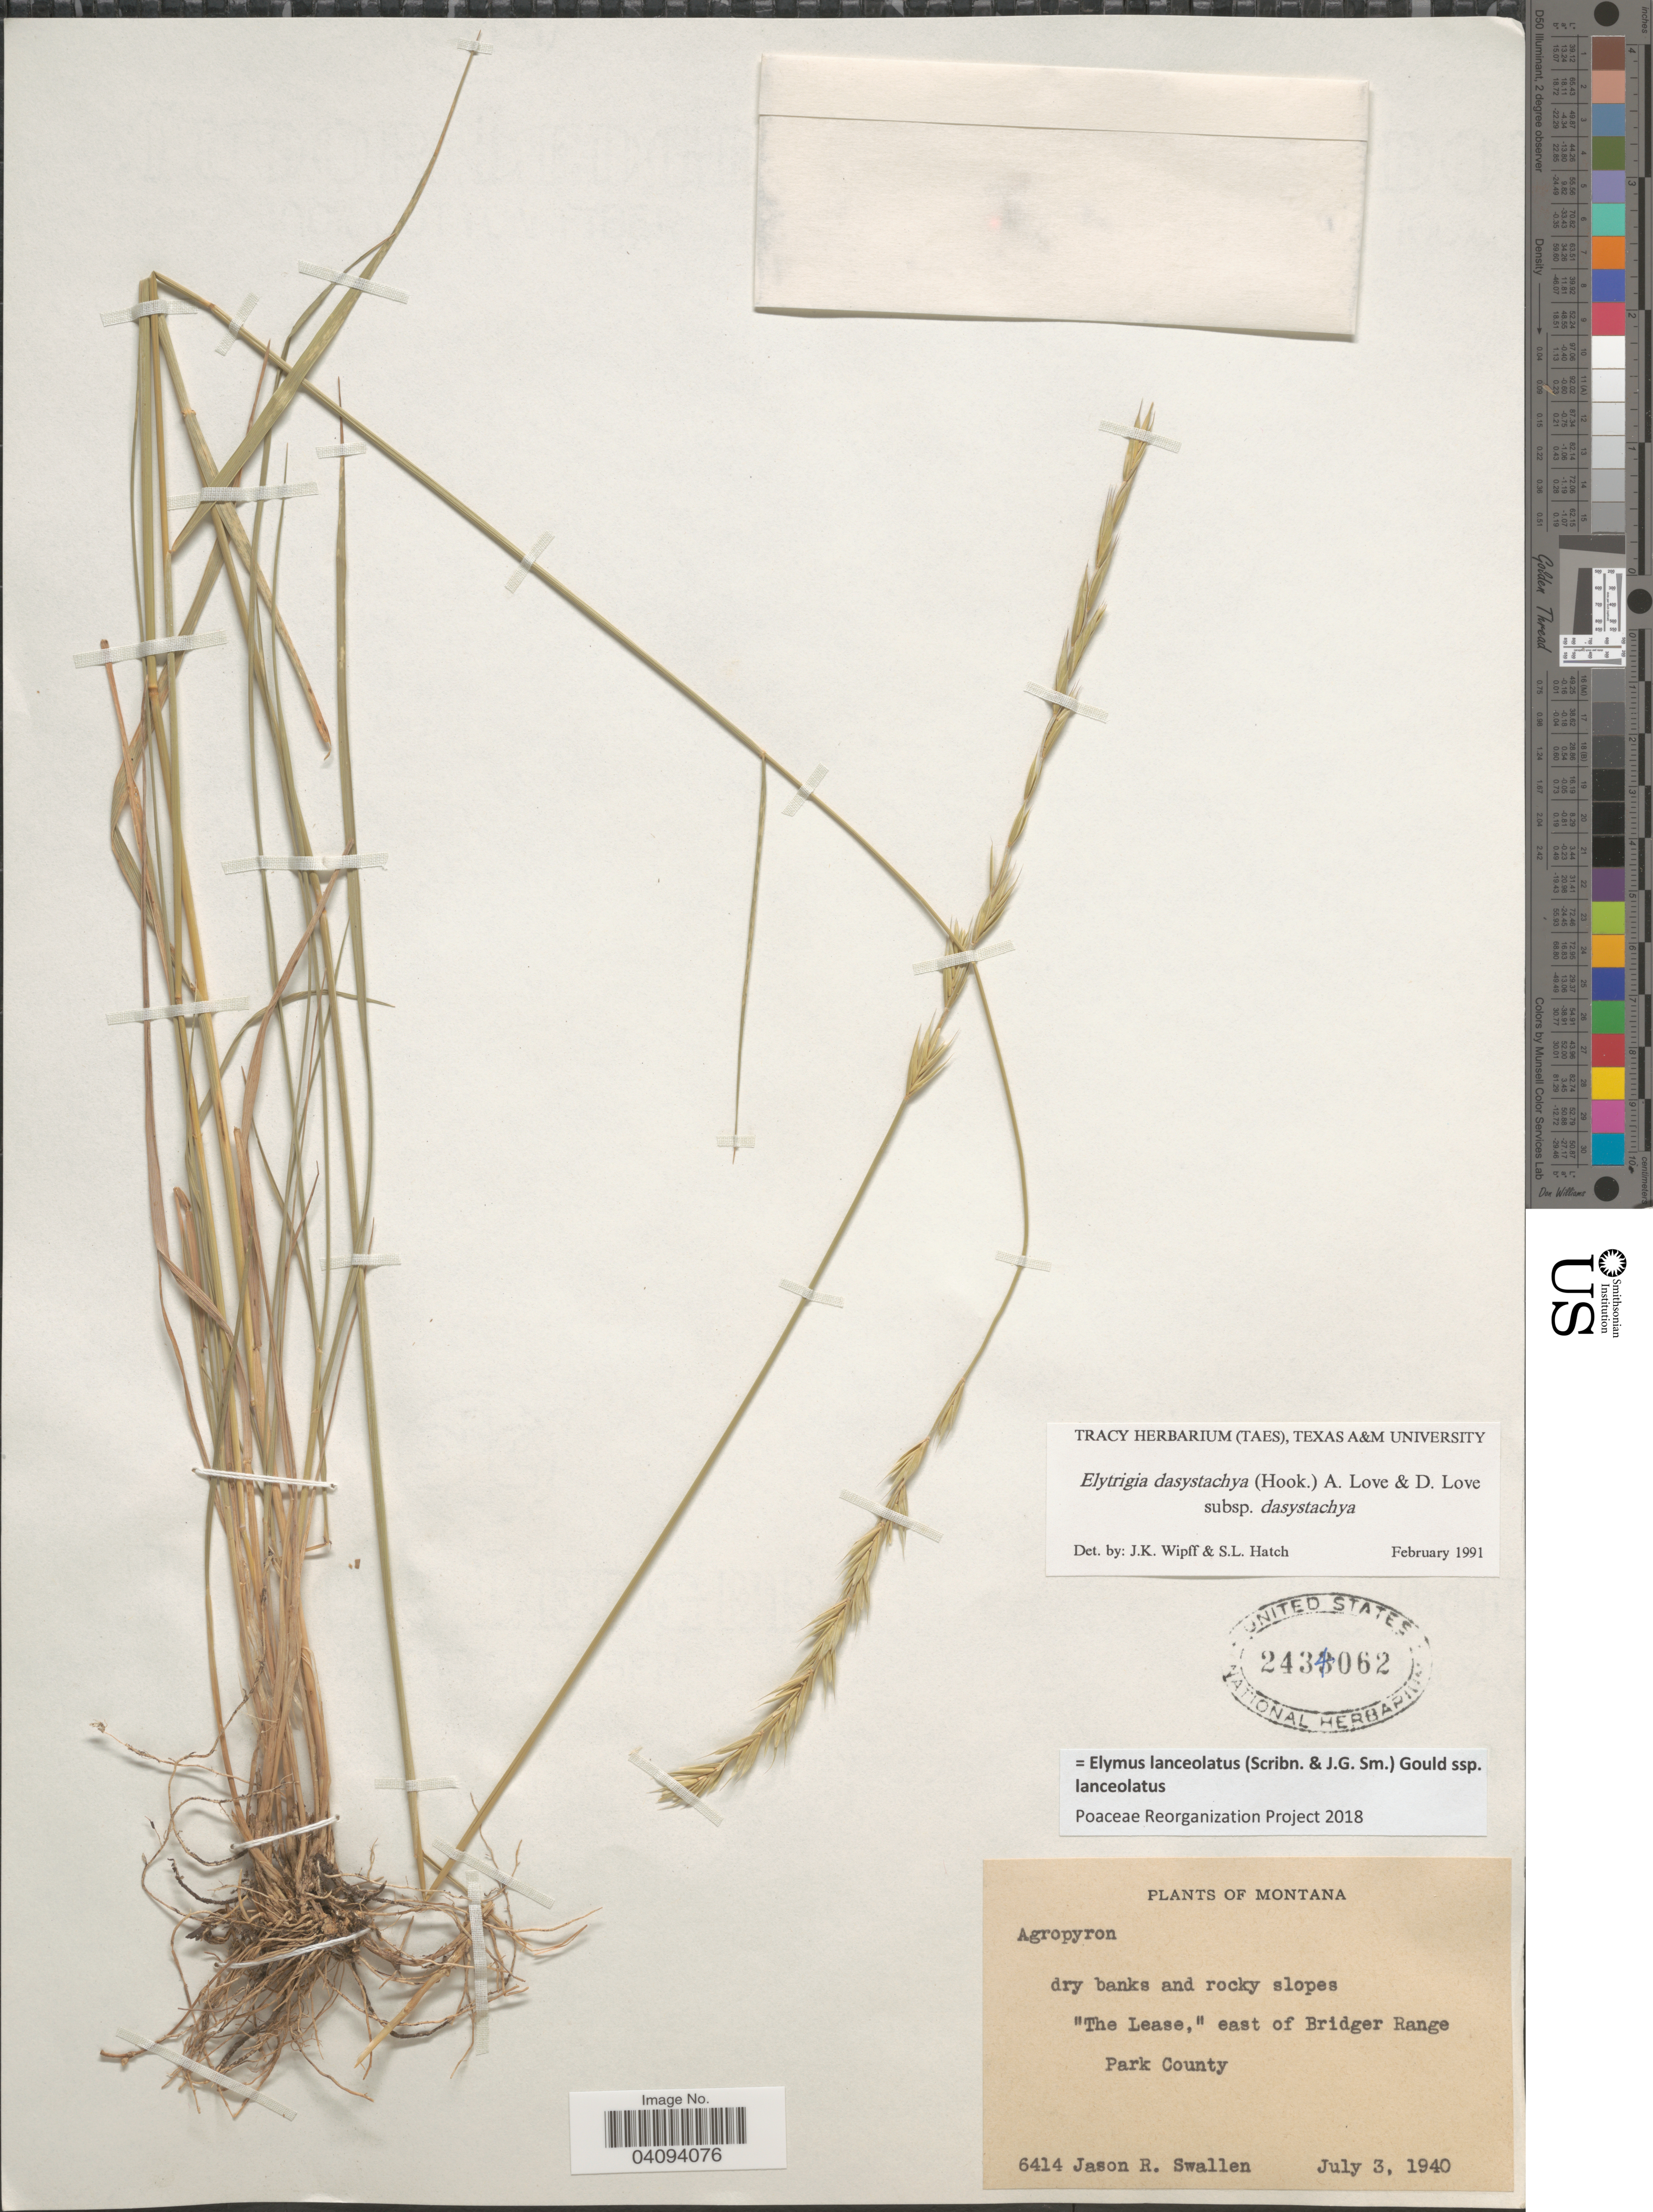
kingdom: Plantae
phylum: Tracheophyta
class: Liliopsida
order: Poales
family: Poaceae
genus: Elymus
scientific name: Elymus lanceolatus subsp. lanceolatus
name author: (Scribn. & J.G. Sm.) Gould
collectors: J. R. Swallen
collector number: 6414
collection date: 1940-07-03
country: United States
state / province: Montana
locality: Dry banks and rocky slopes "The Lease," east of Bridger Range. Park County.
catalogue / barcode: US 2434062